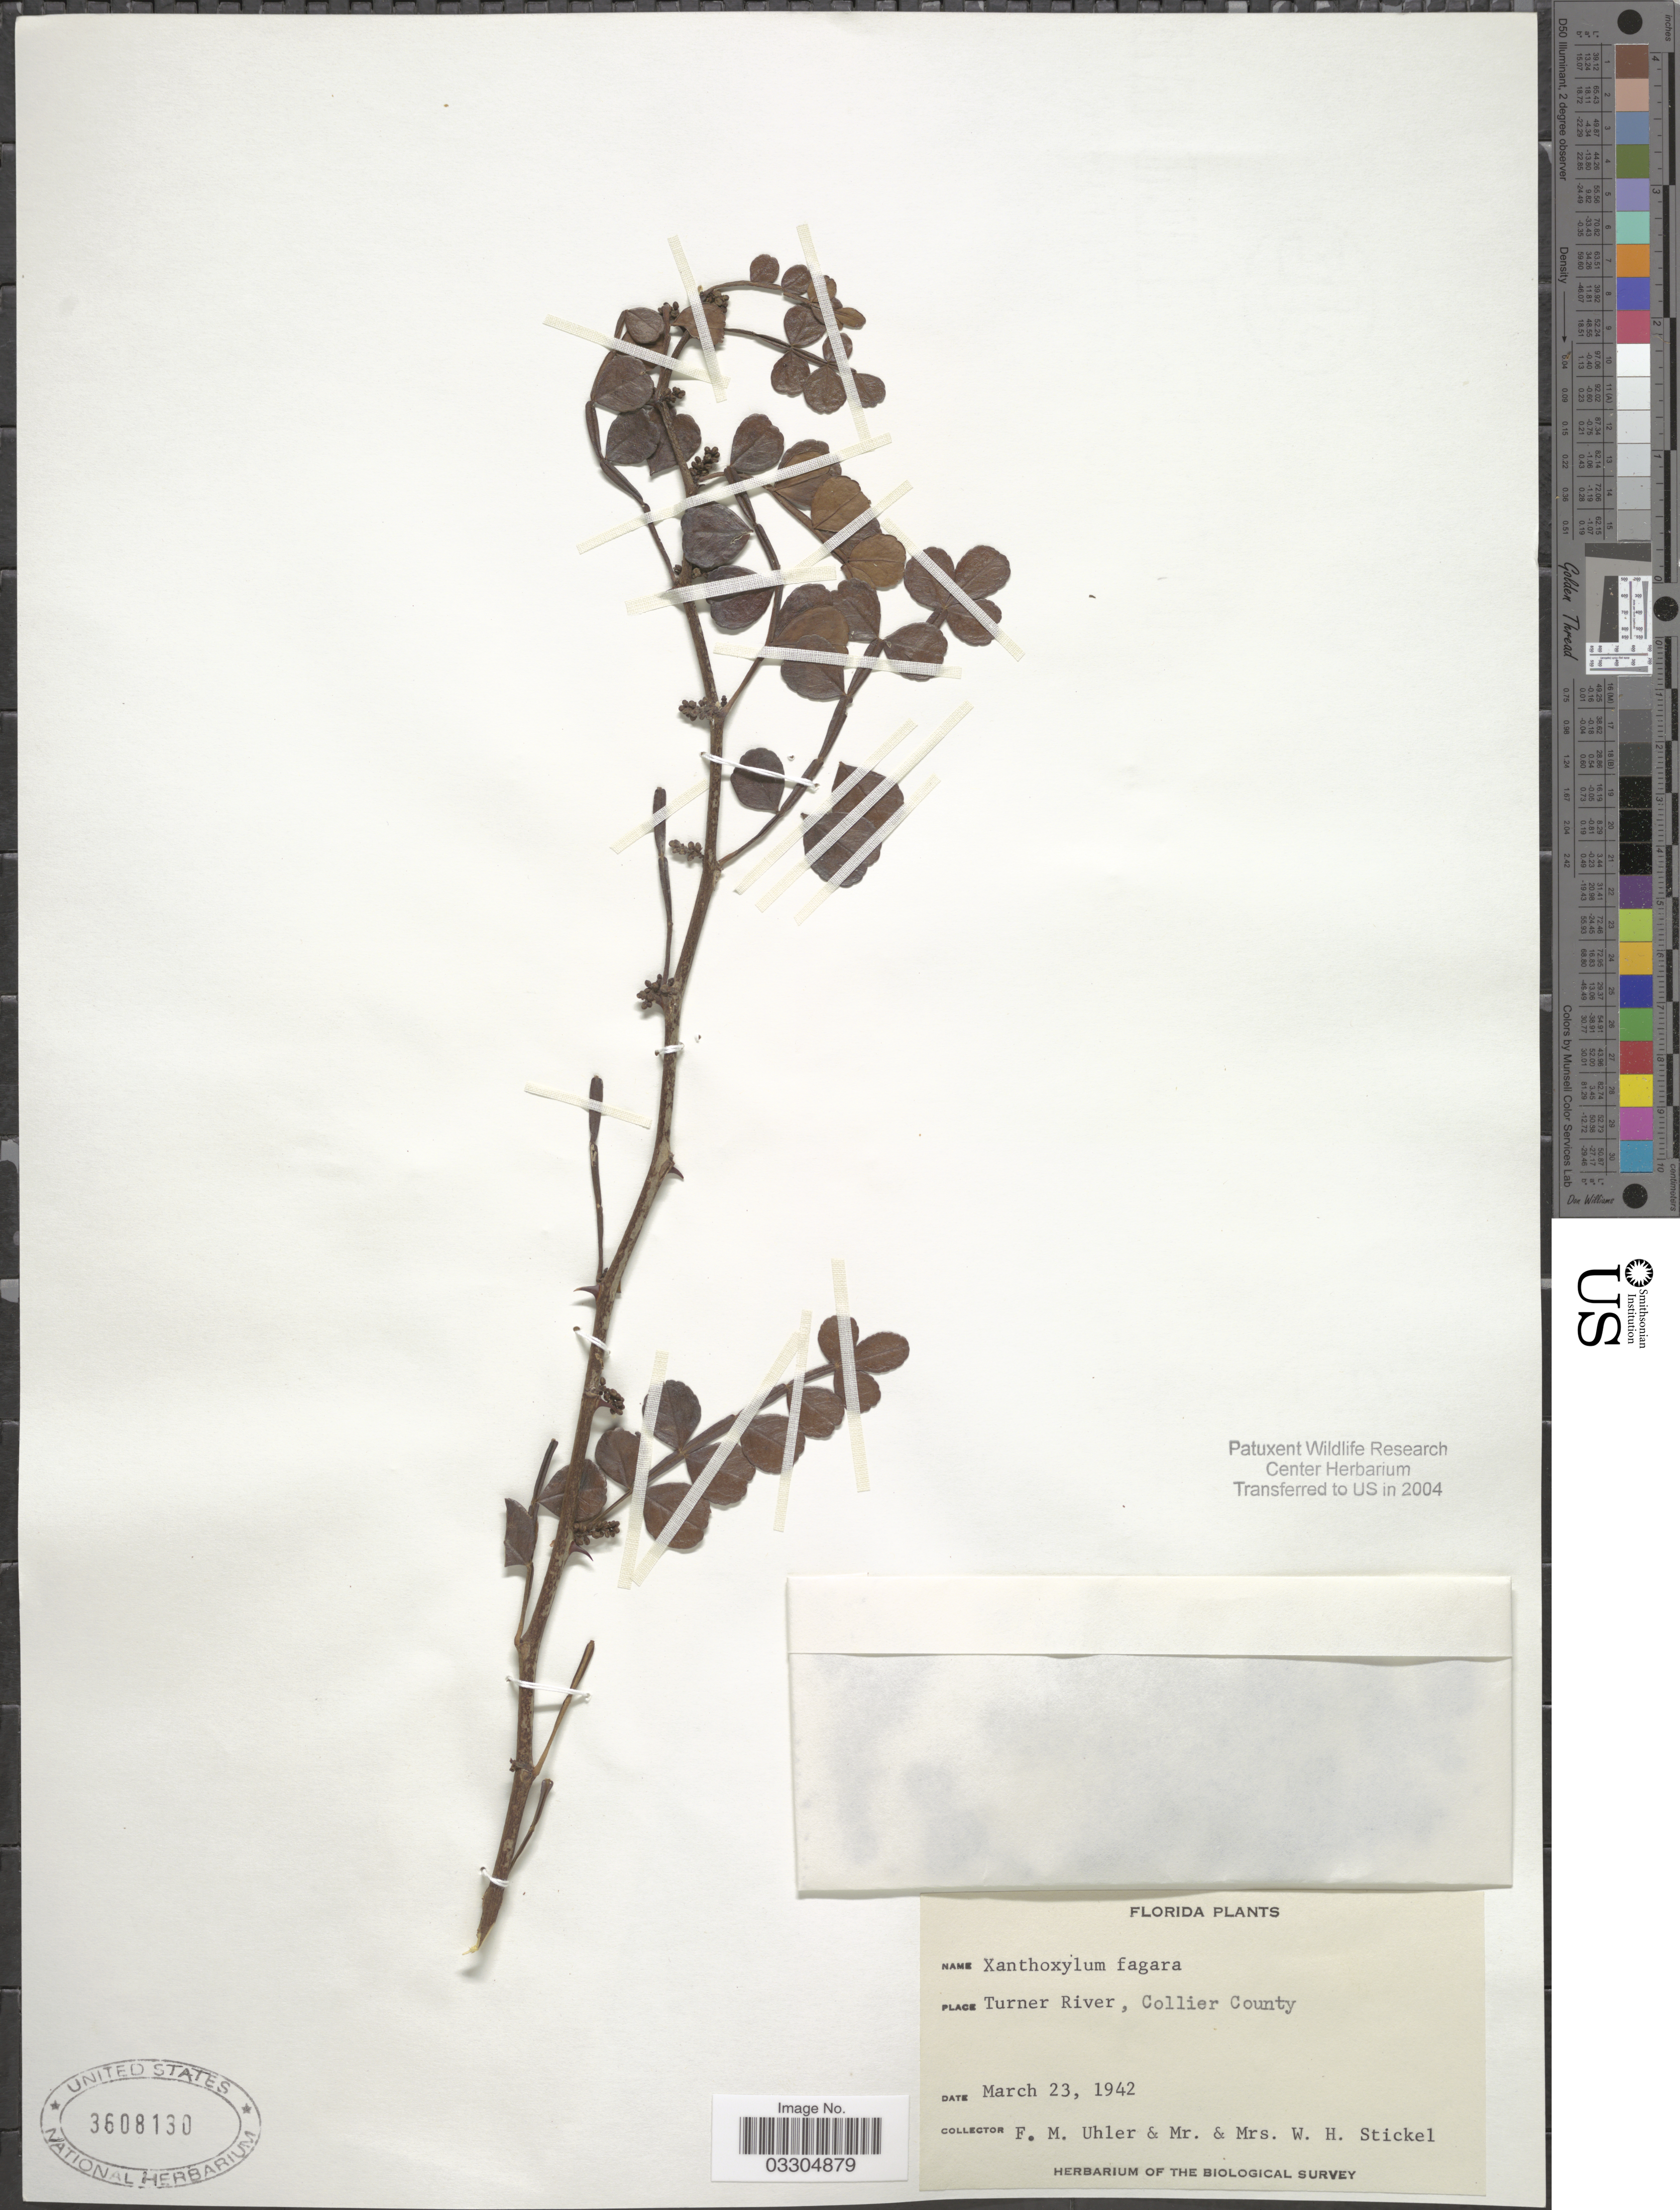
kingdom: Plantae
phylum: Tracheophyta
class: Magnoliopsida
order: Sapindales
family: Rutaceae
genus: Zanthoxylum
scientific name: Zanthoxylum fagara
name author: (L.) Sarg.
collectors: F. M. Uhler, W. Stickel & W. Stickel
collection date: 1942-03-23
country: United States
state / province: Florida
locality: Turner River, Collier County.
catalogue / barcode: US 3608130